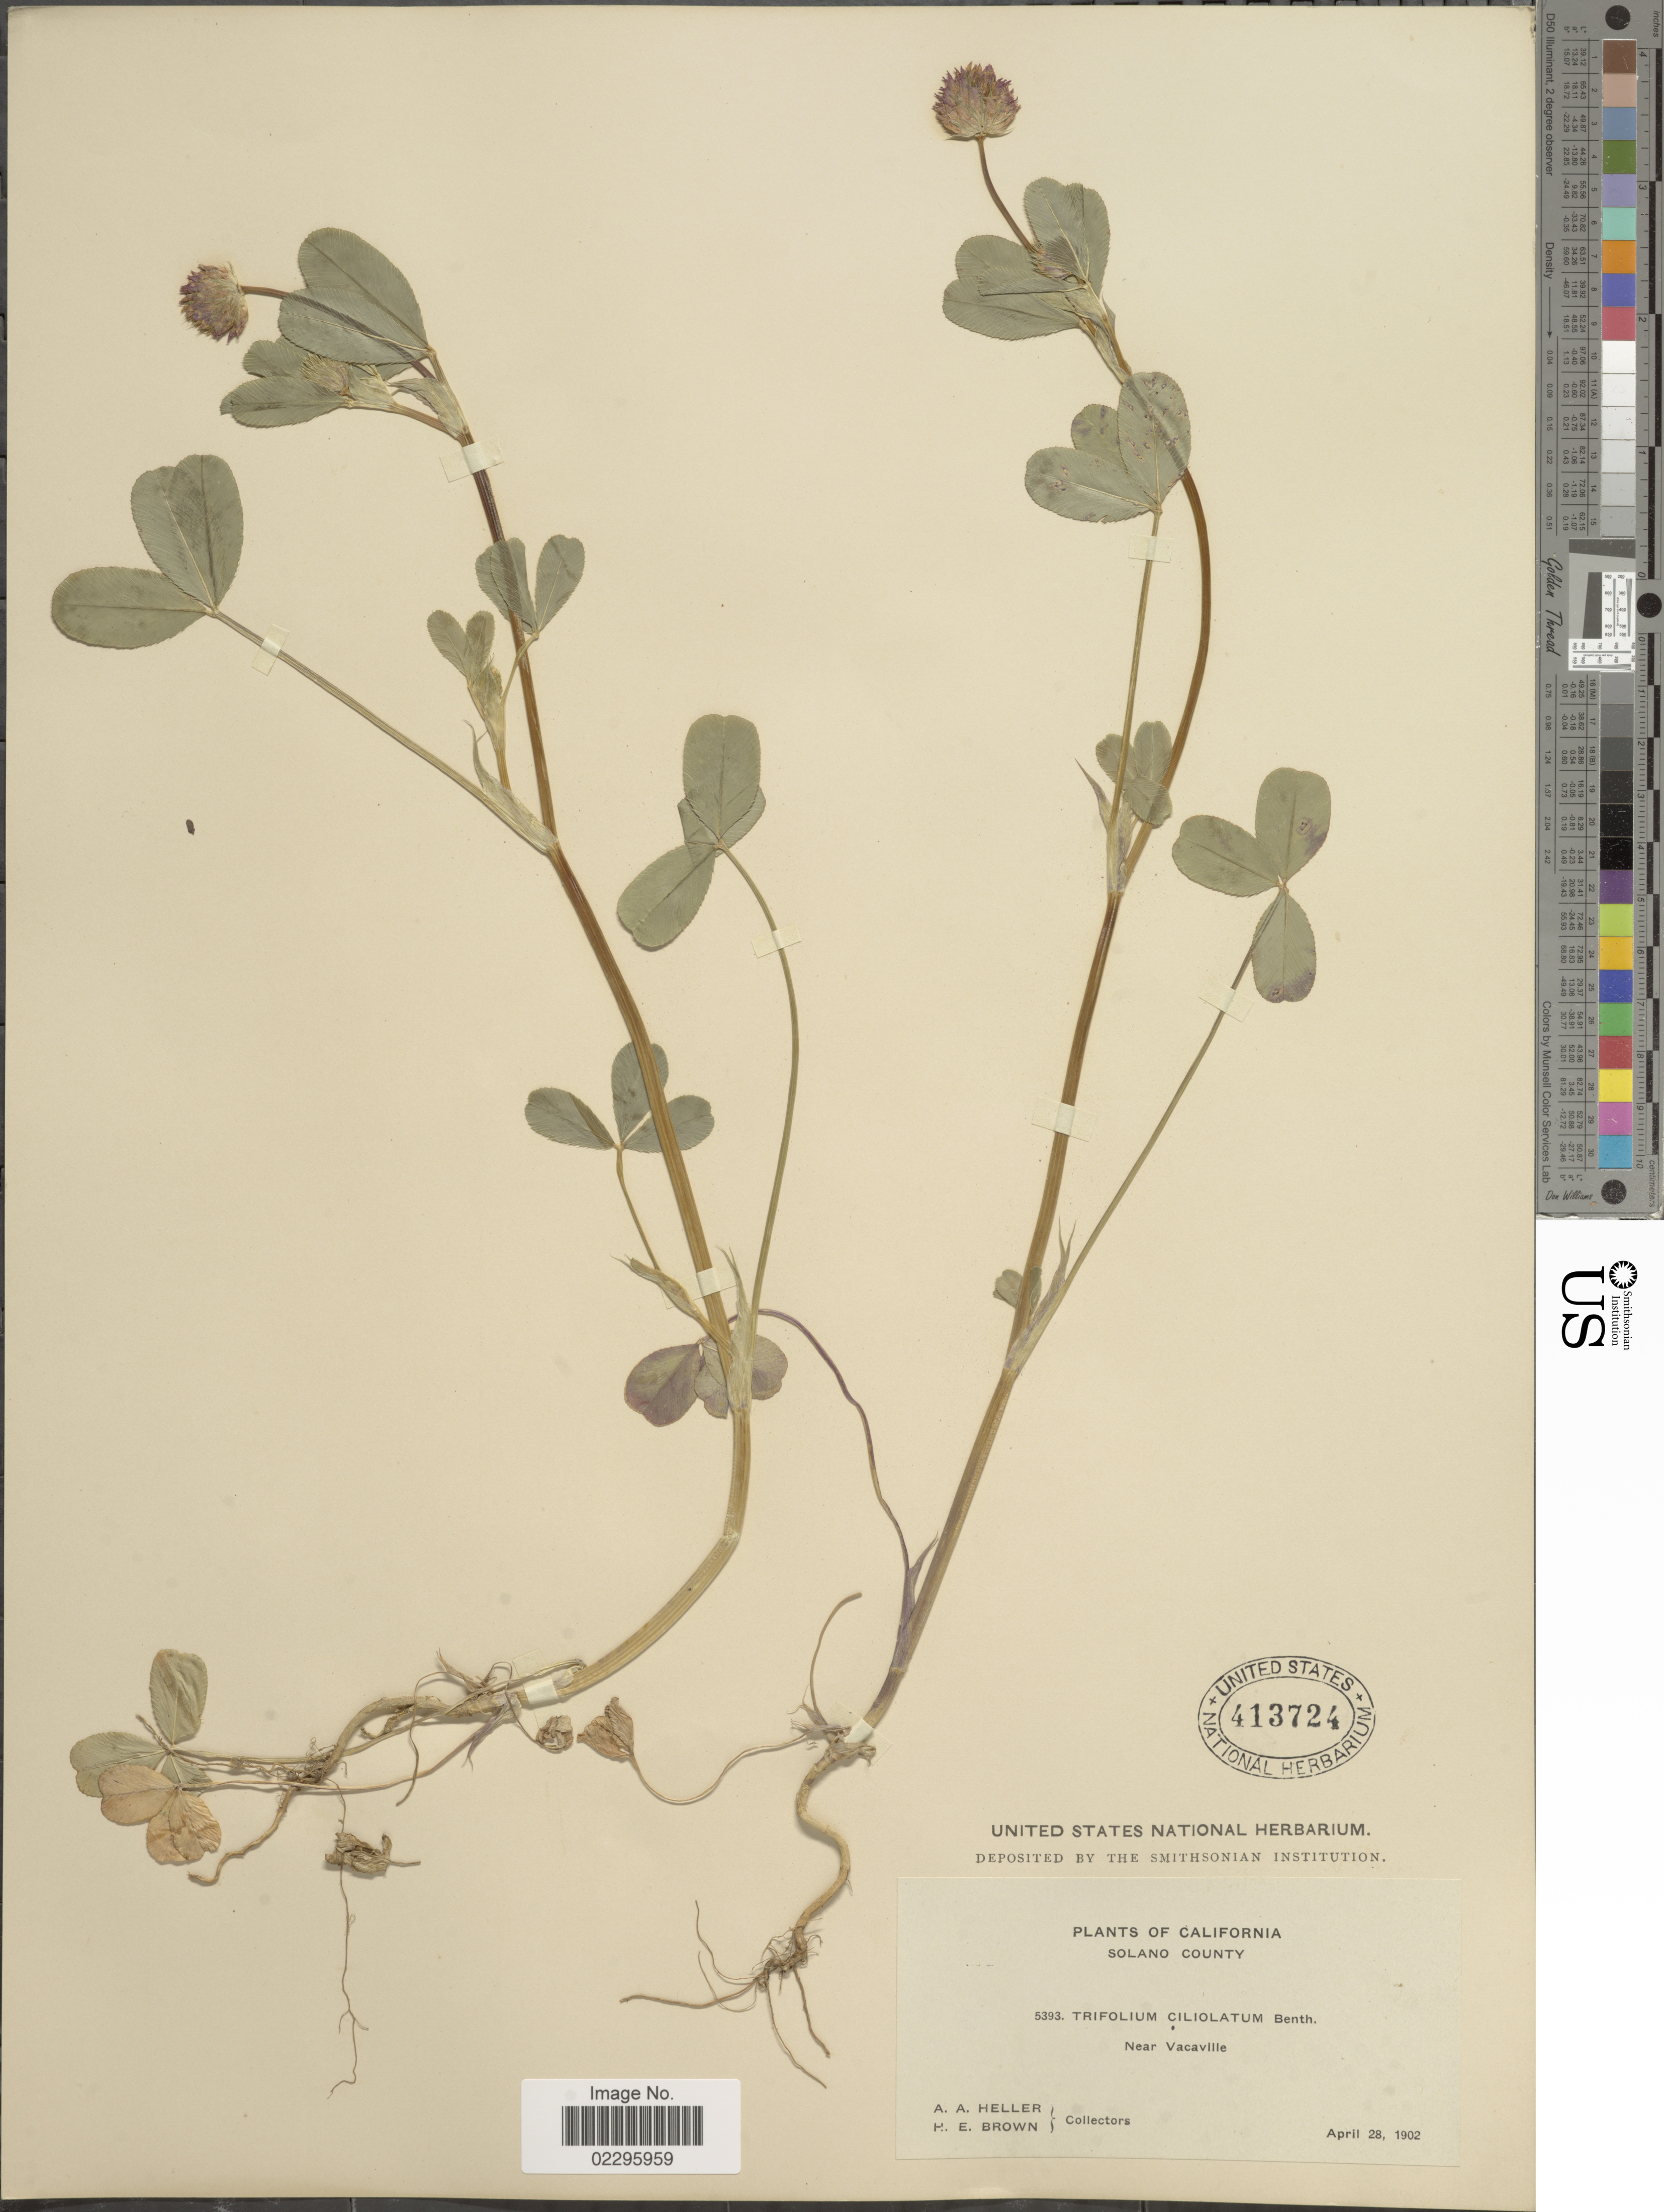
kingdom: Plantae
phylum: Tracheophyta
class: Magnoliopsida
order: Fabales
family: Fabaceae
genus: Trifolium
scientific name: Trifolium ciliolatum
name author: Benth.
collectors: A. A. Heller & R. Brown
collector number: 5393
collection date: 1902-04-28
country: United States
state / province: California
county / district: Solano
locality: Solano County, near Vacaville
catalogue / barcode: US 413724